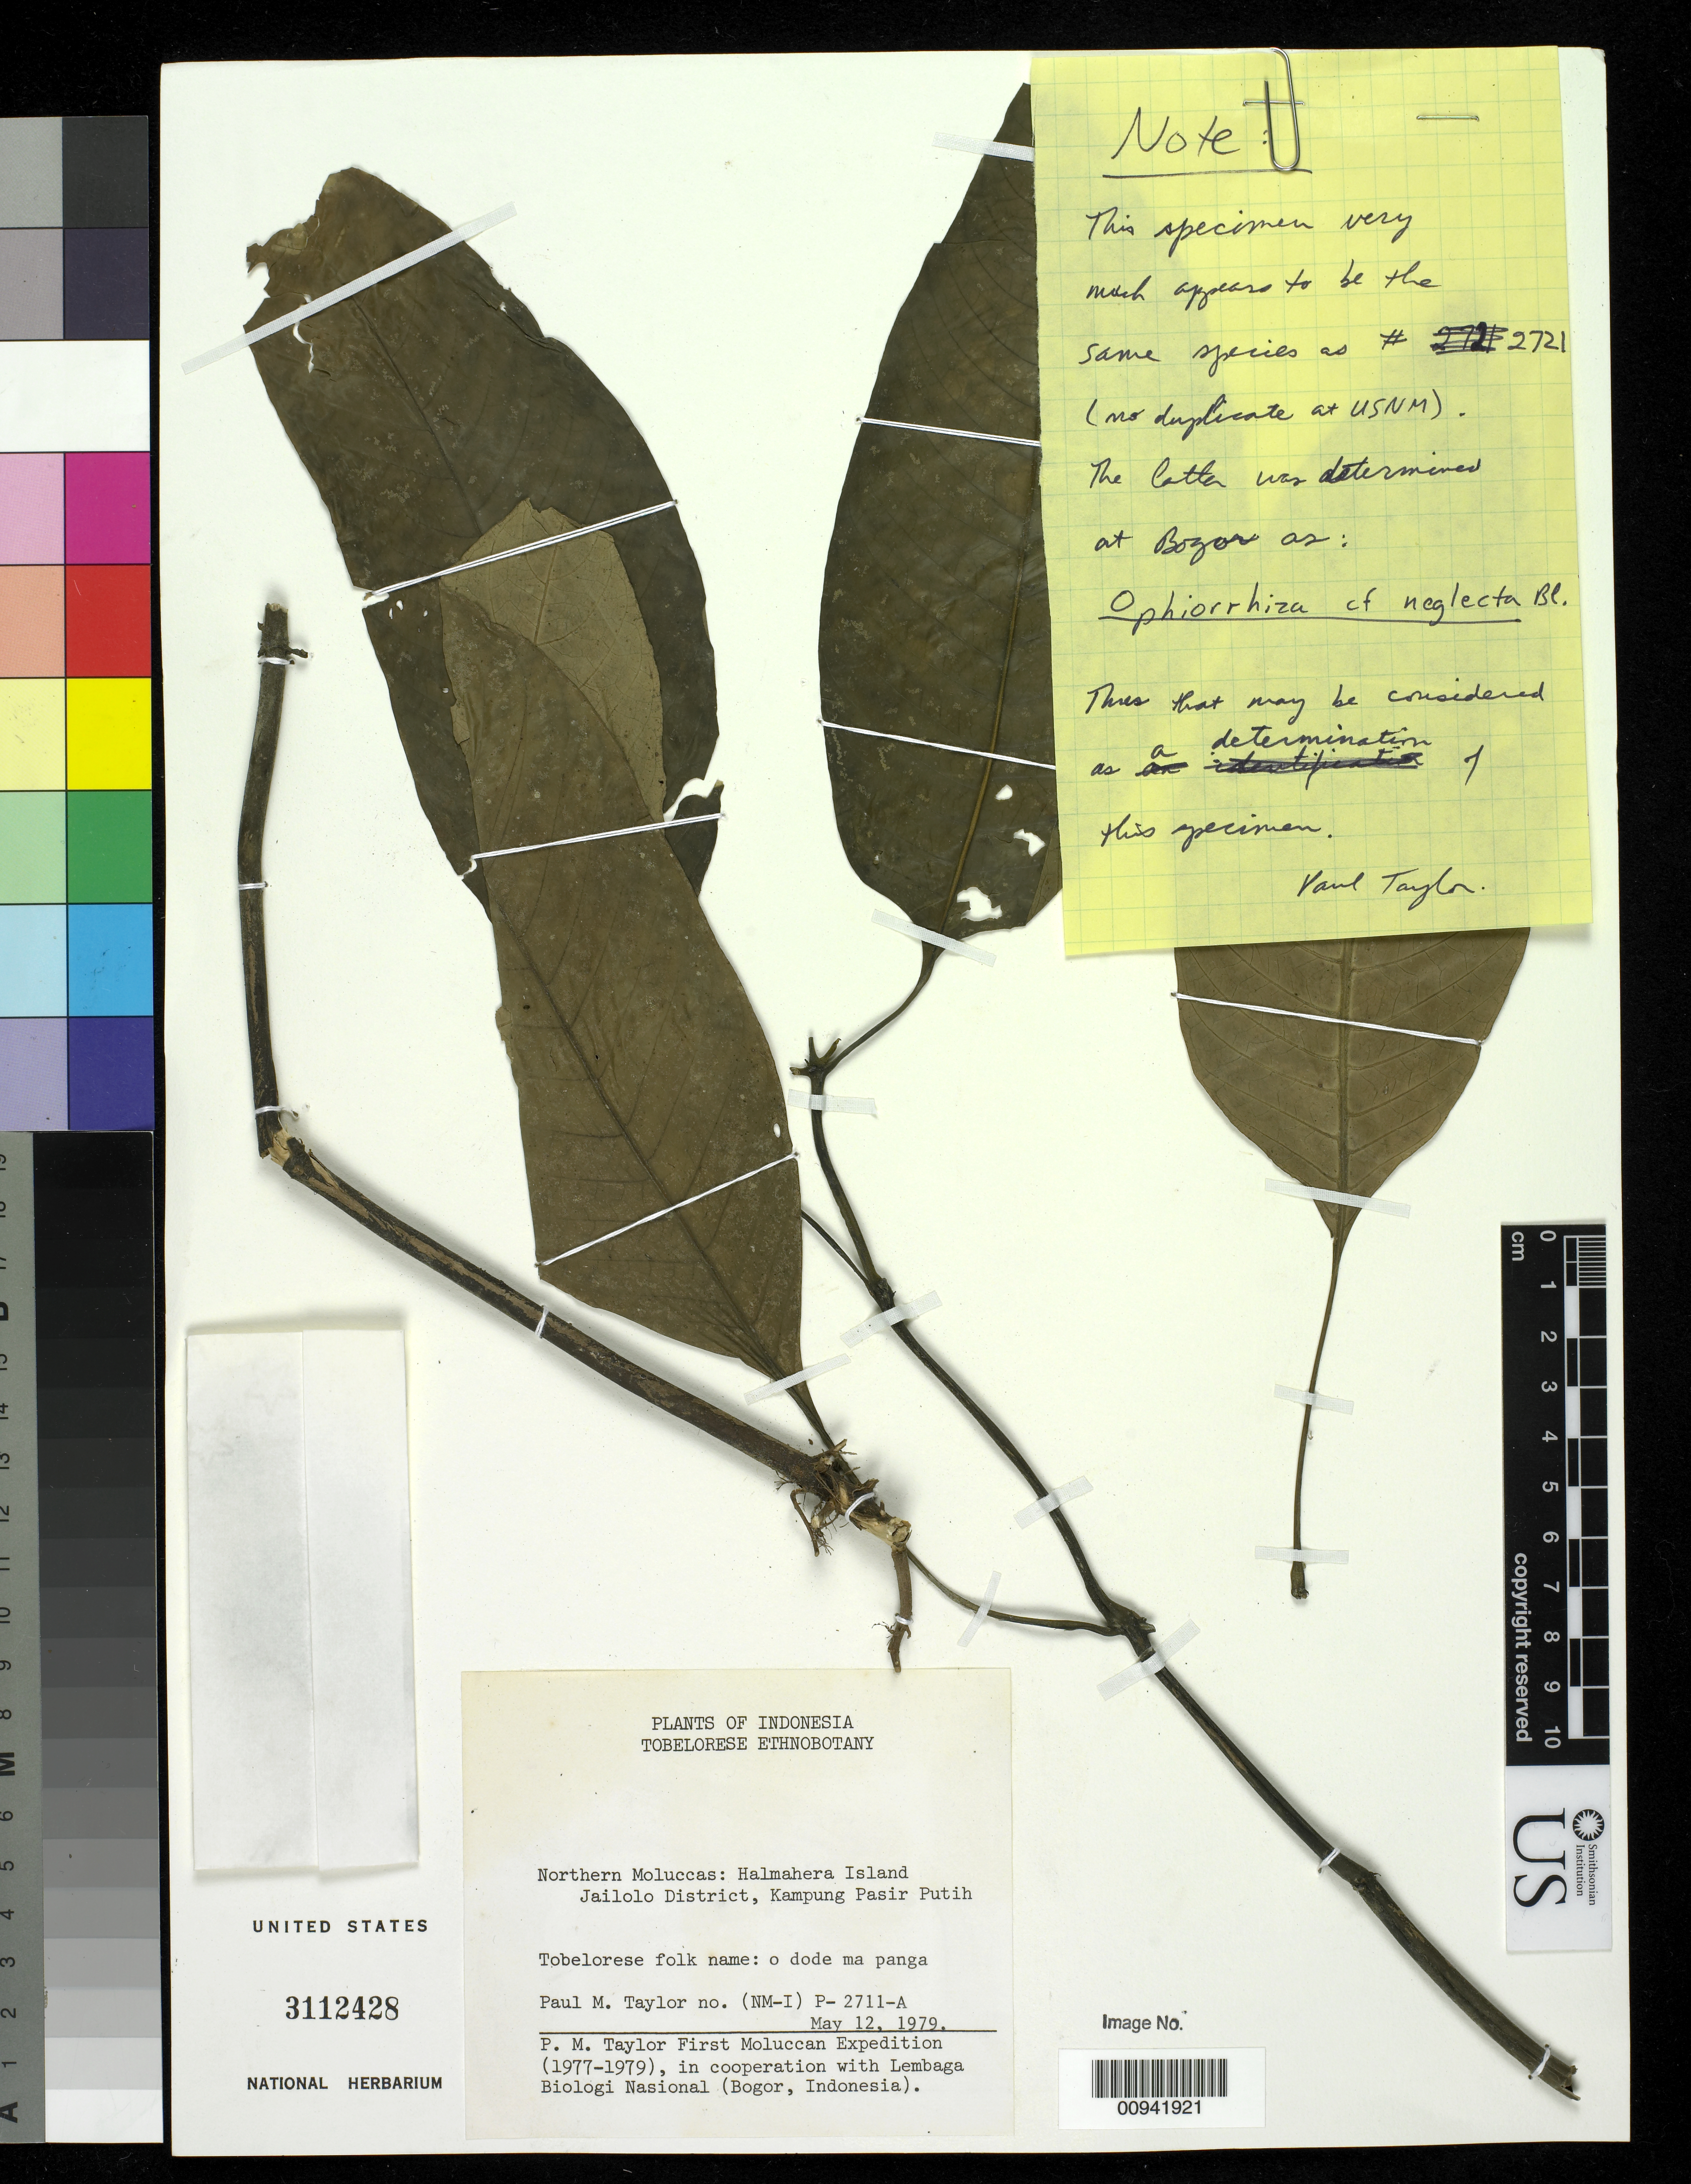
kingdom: Plantae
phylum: Tracheophyta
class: Magnoliopsida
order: Gentianales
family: Rubiaceae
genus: Ophiorrhiza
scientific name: Ophiorrhiza neglecta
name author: Blume ex DC.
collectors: P. M. Taylor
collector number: P 2711 A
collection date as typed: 12 May 1979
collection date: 1979-05-12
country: Indonesia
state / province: Maluku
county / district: Maluku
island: Halmahera I.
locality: Northern Moluccas, Jailolo Dist., Kanpung Pasir Putih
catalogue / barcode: US 3112428